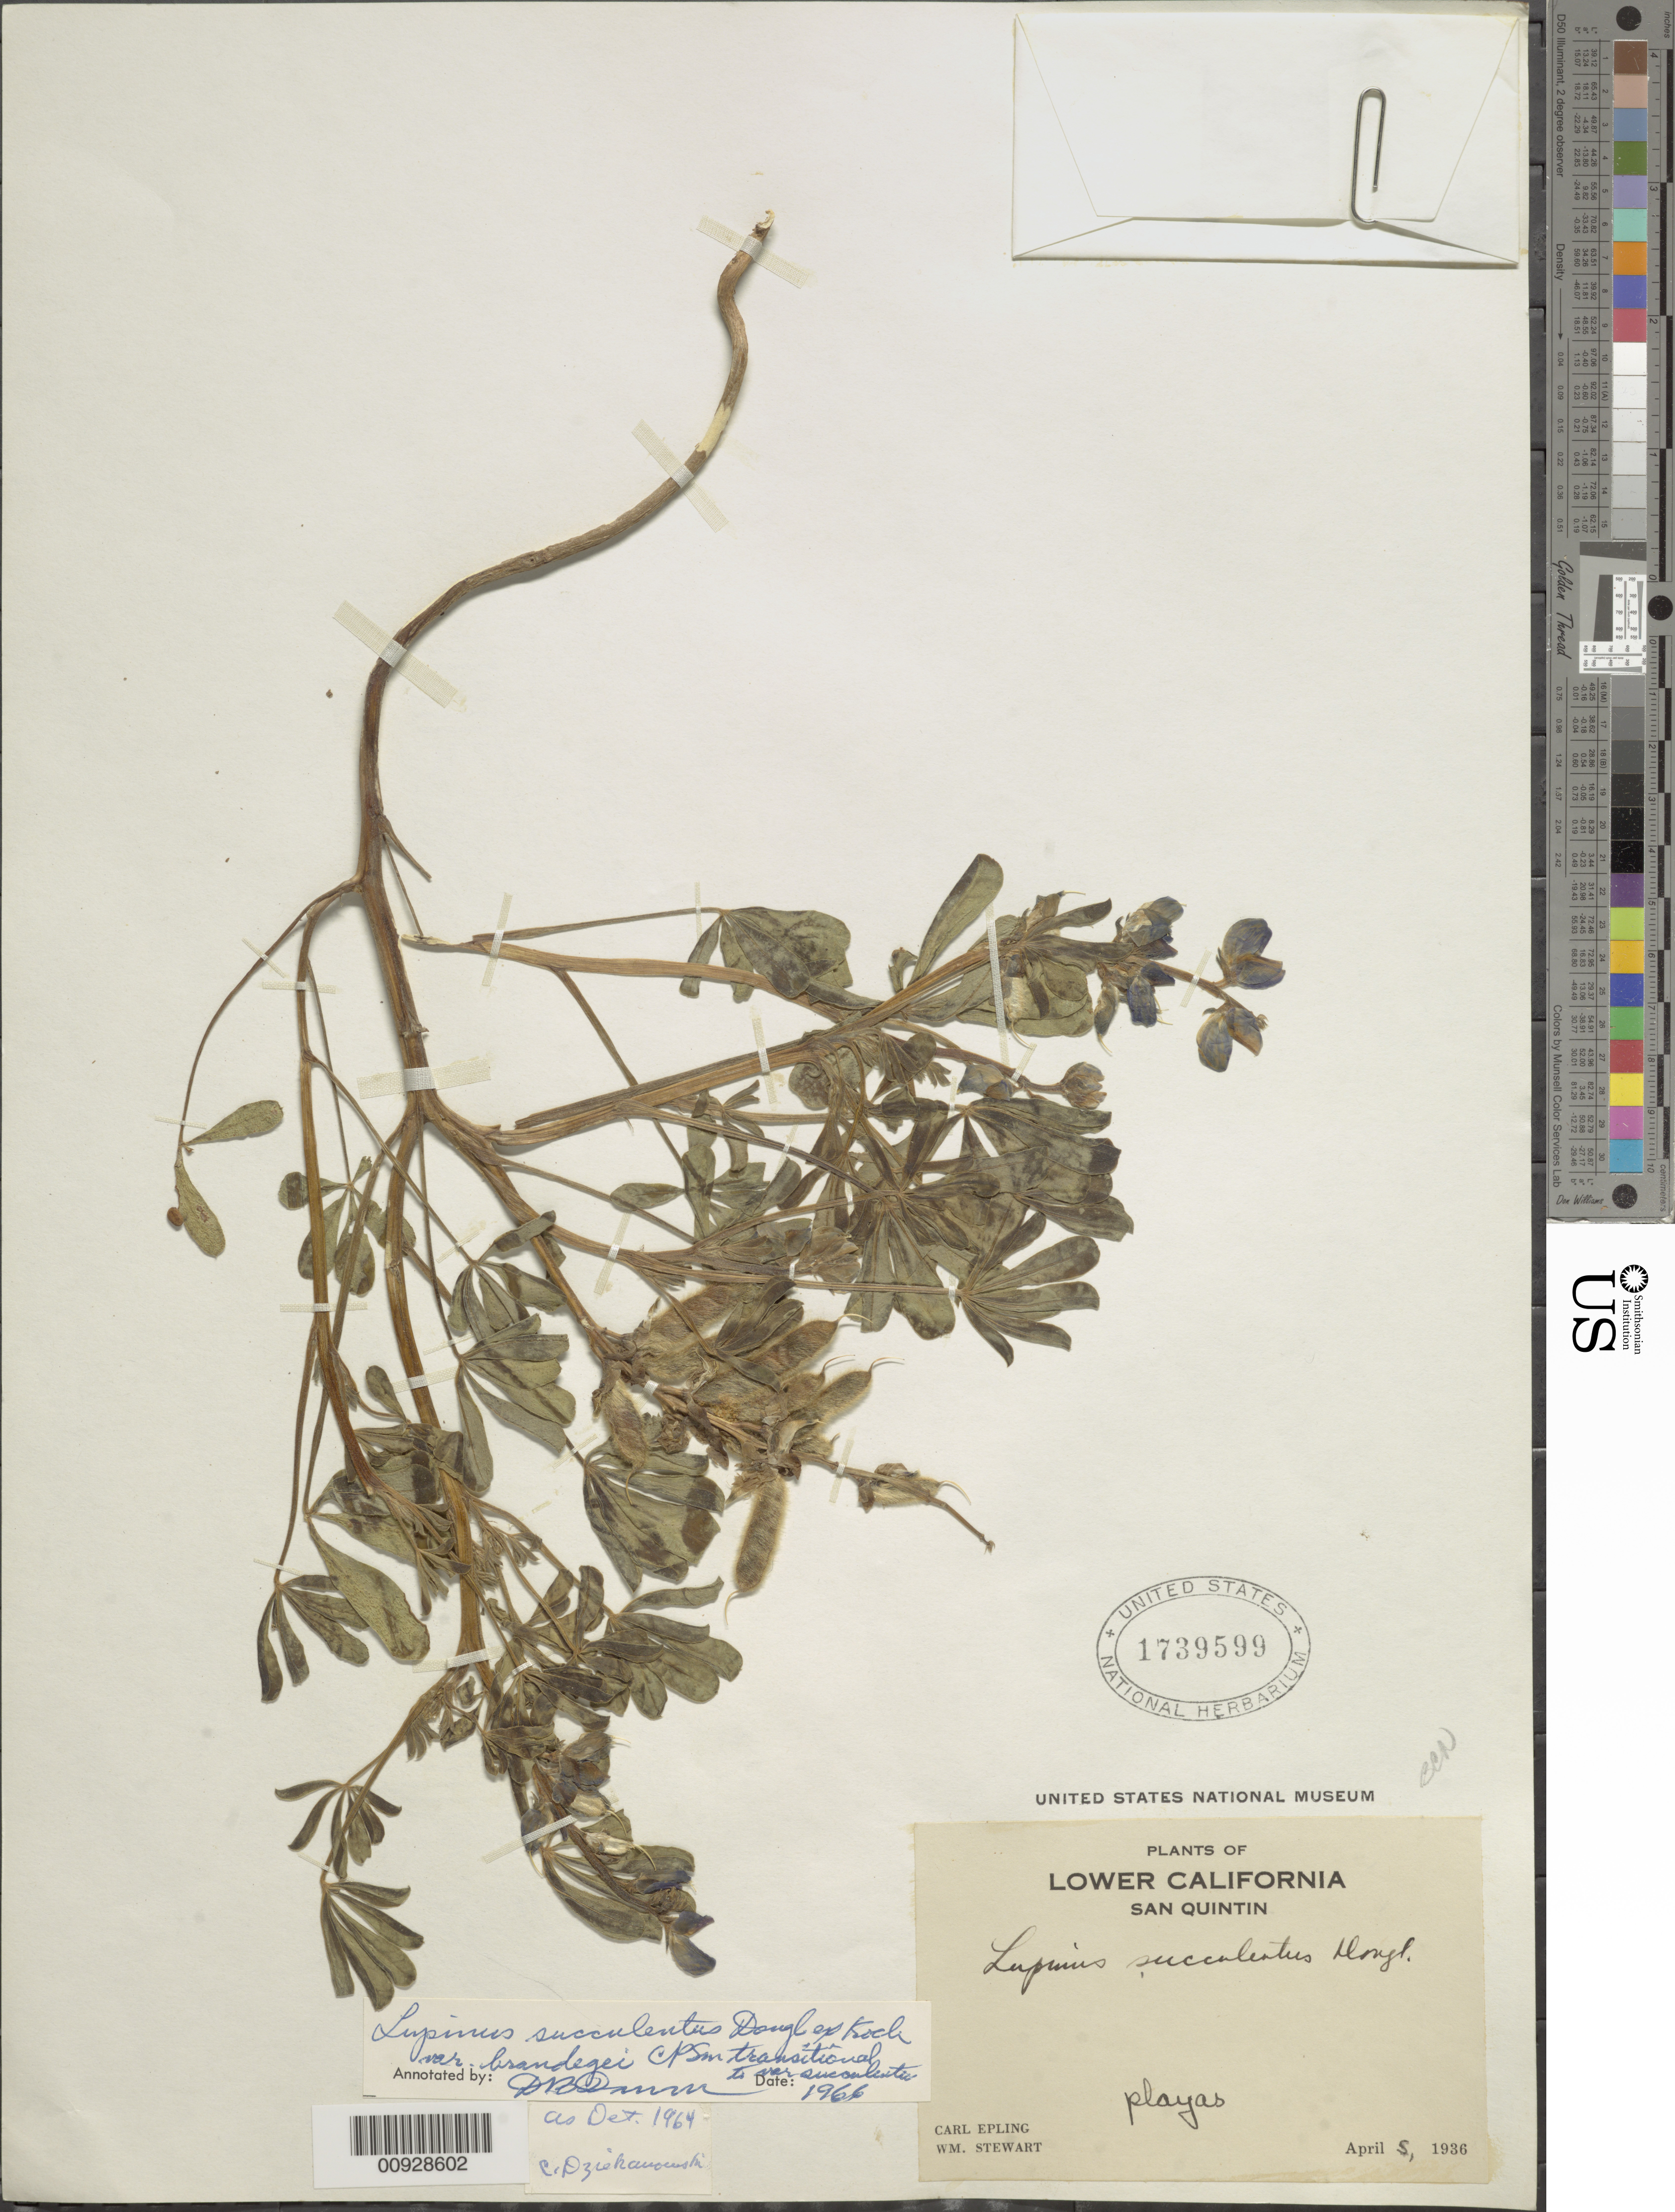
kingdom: Plantae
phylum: Tracheophyta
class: Magnoliopsida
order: Fabales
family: Fabaceae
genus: Lupinus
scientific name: Lupinus succulentus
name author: Douglas ex K. Koch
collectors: C. C. Epling & W. Stewart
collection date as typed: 05 Apr 1936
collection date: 1936-04-05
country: Mexico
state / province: Baja California Norte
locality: San Quintin, Lower California.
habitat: Playas.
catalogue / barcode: US 1739599